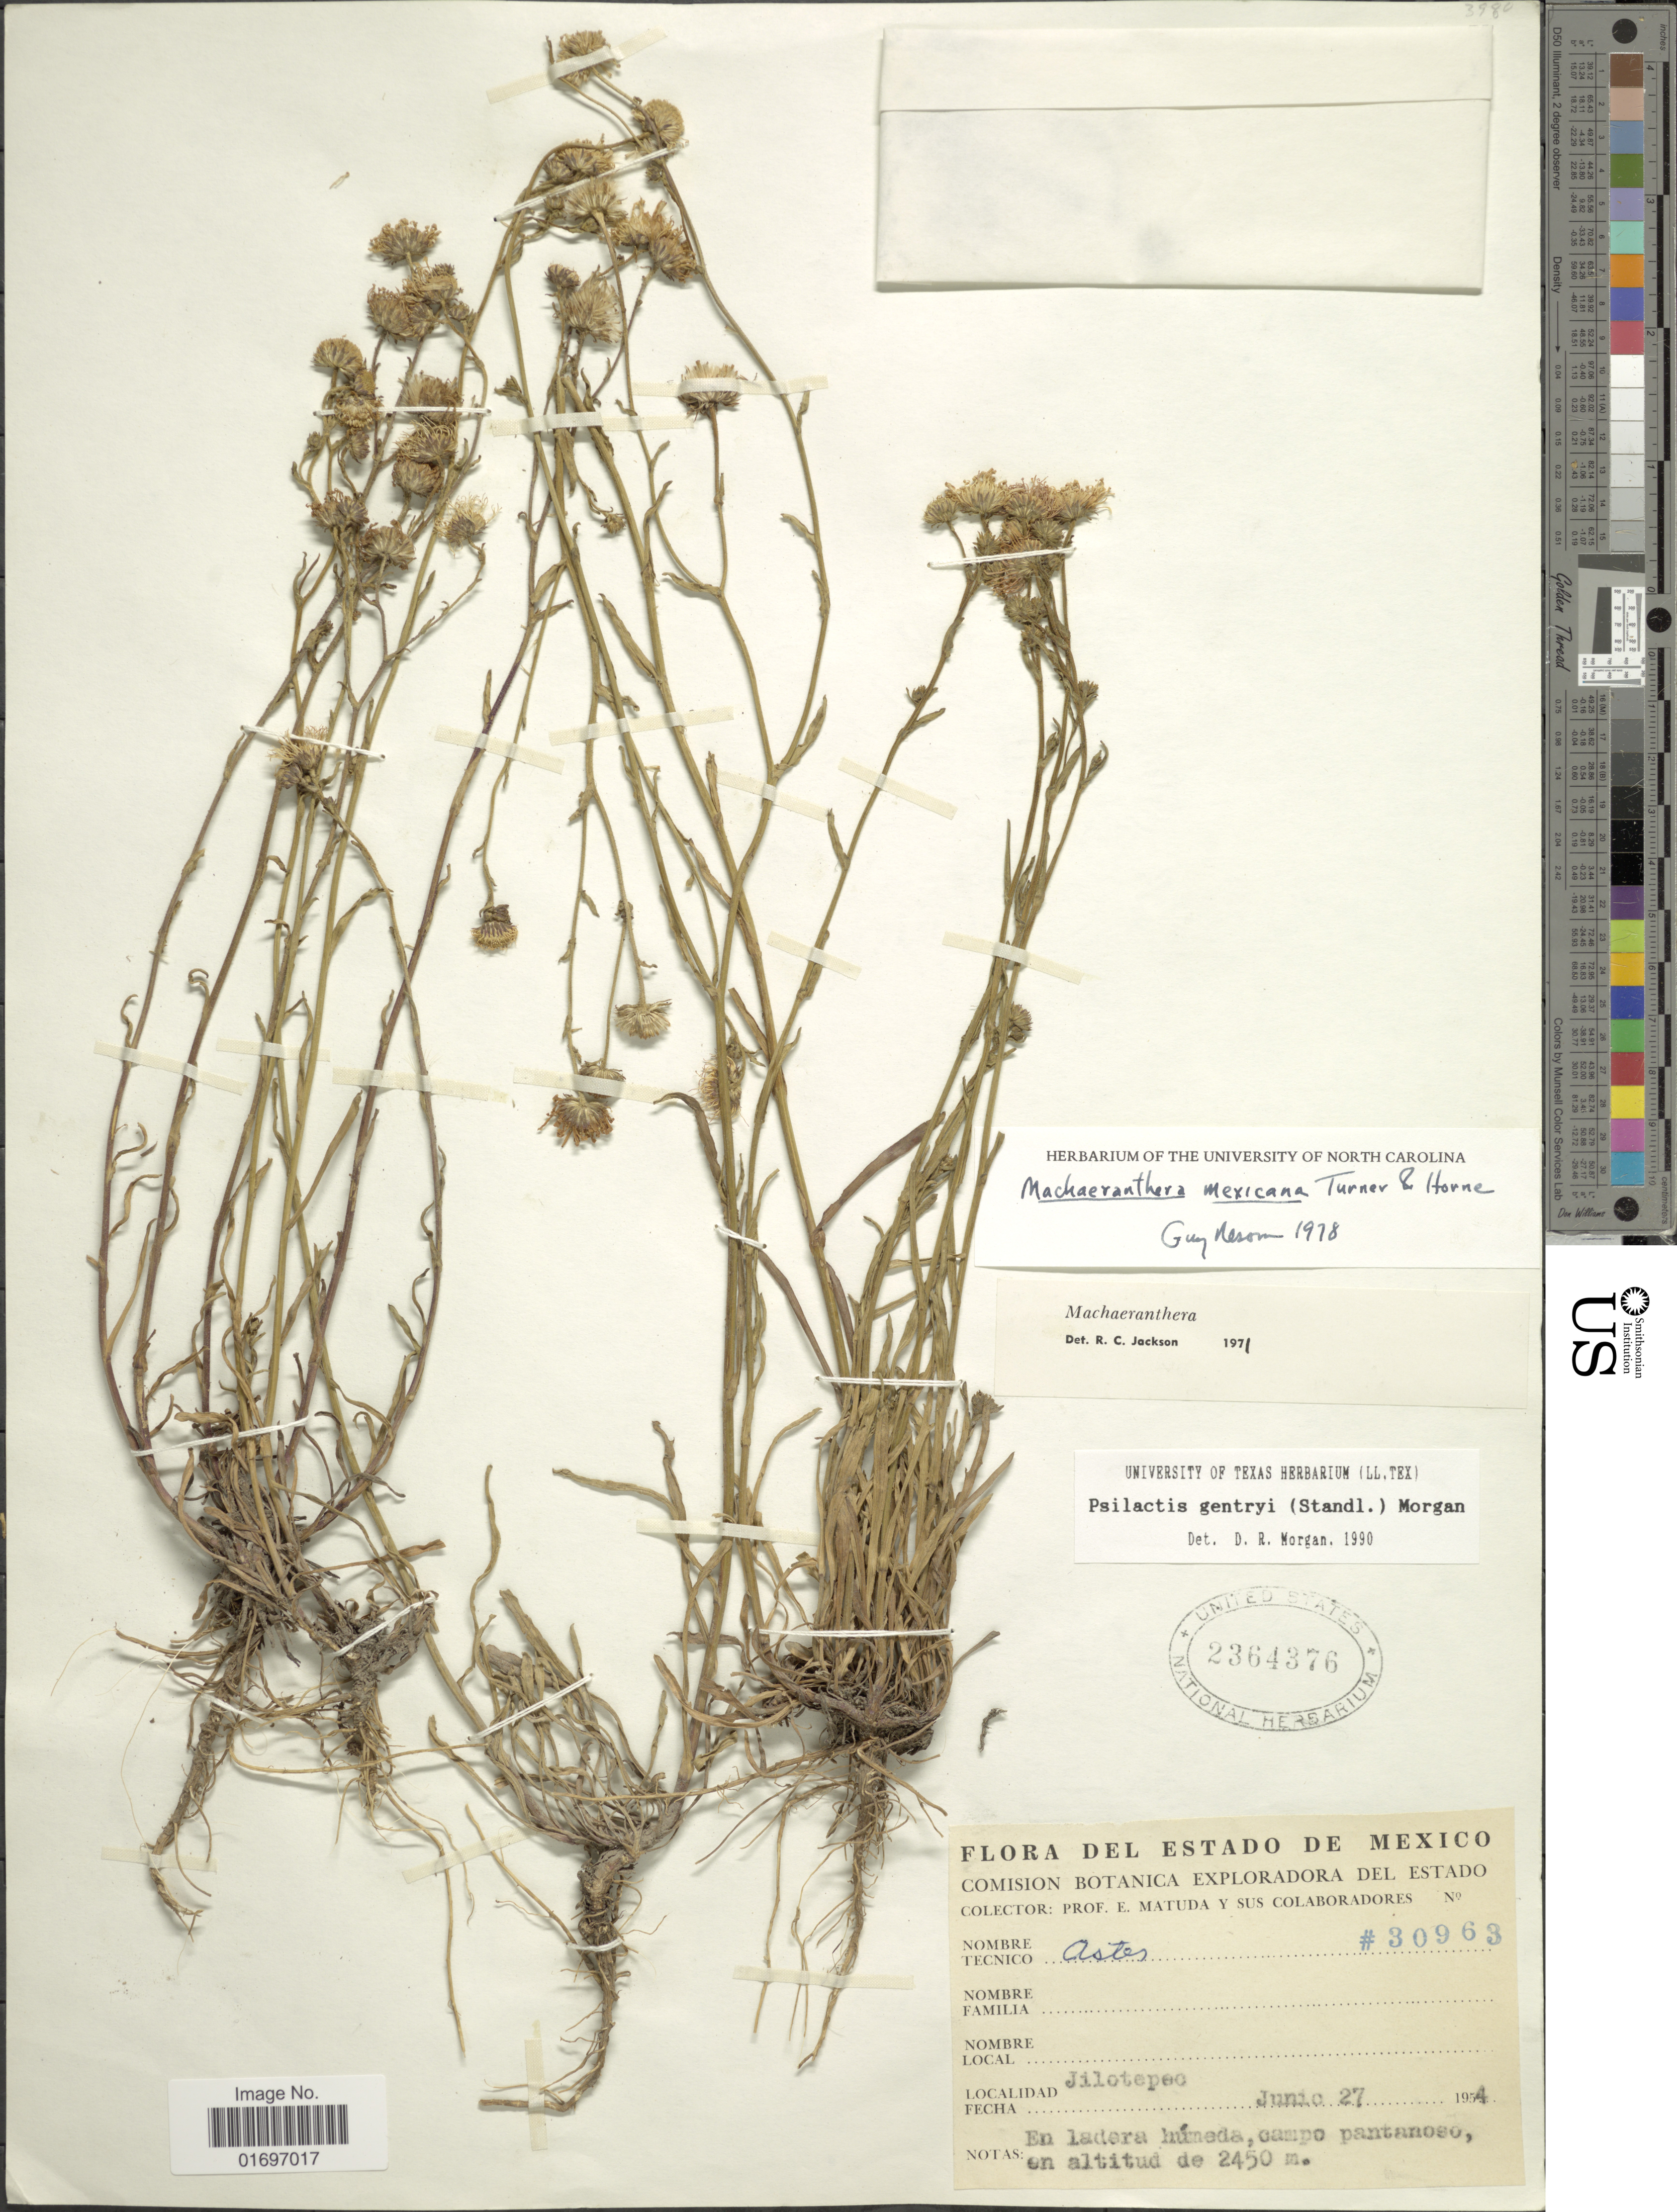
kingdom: Plantae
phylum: Tracheophyta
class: Magnoliopsida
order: Asterales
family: Asteraceae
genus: Psilactis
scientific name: Psilactis gentryi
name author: (Standl.) Morgan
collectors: E. Matuda & et al.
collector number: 30963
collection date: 1954-06-27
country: Mexico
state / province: México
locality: Jilotepec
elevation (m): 2450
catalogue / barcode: US 2364376